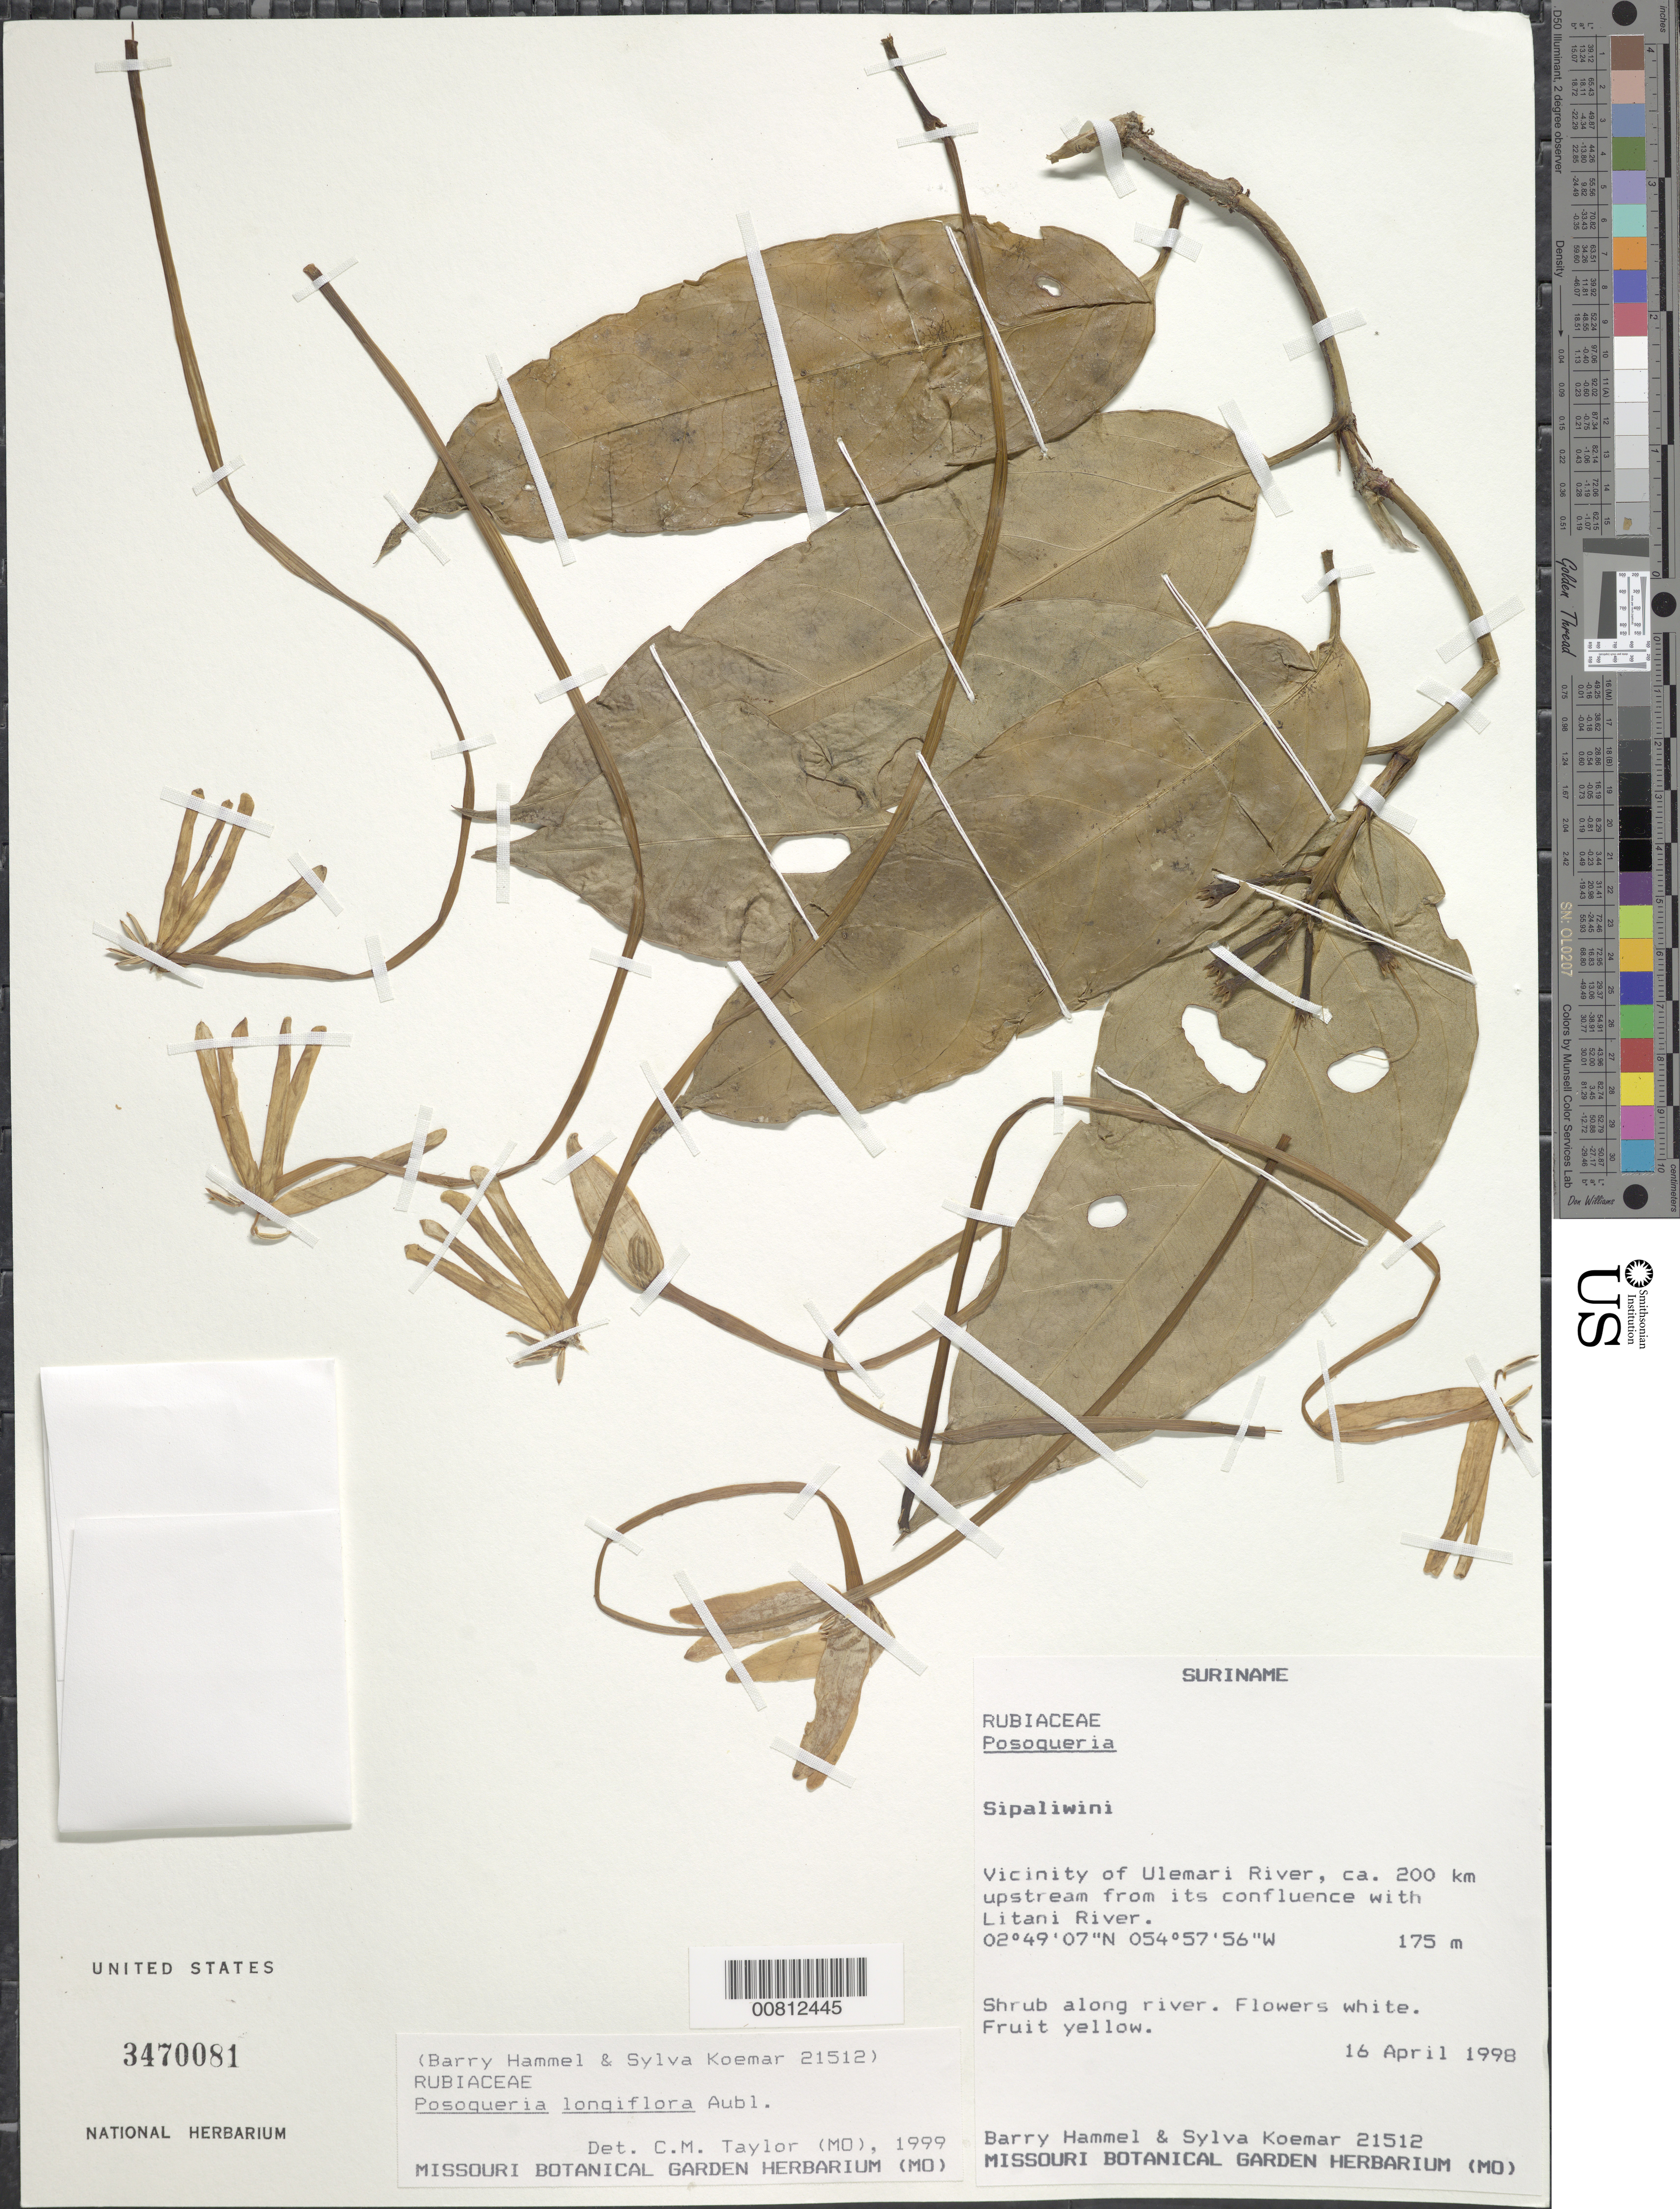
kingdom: Plantae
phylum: Tracheophyta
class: Magnoliopsida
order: Gentianales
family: Rubiaceae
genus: Posoqueria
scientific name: Posoqueria longiflora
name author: Aubl.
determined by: Taylor, Charlotte M.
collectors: B. Hammel & S. Koemar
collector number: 21512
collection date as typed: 16-Apr-98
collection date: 1998-04-16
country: Suriname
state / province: Sipaliwini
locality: Ulemari R., ca. 200 km upstream from confl. with Litani R.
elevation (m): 175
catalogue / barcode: US 3470081